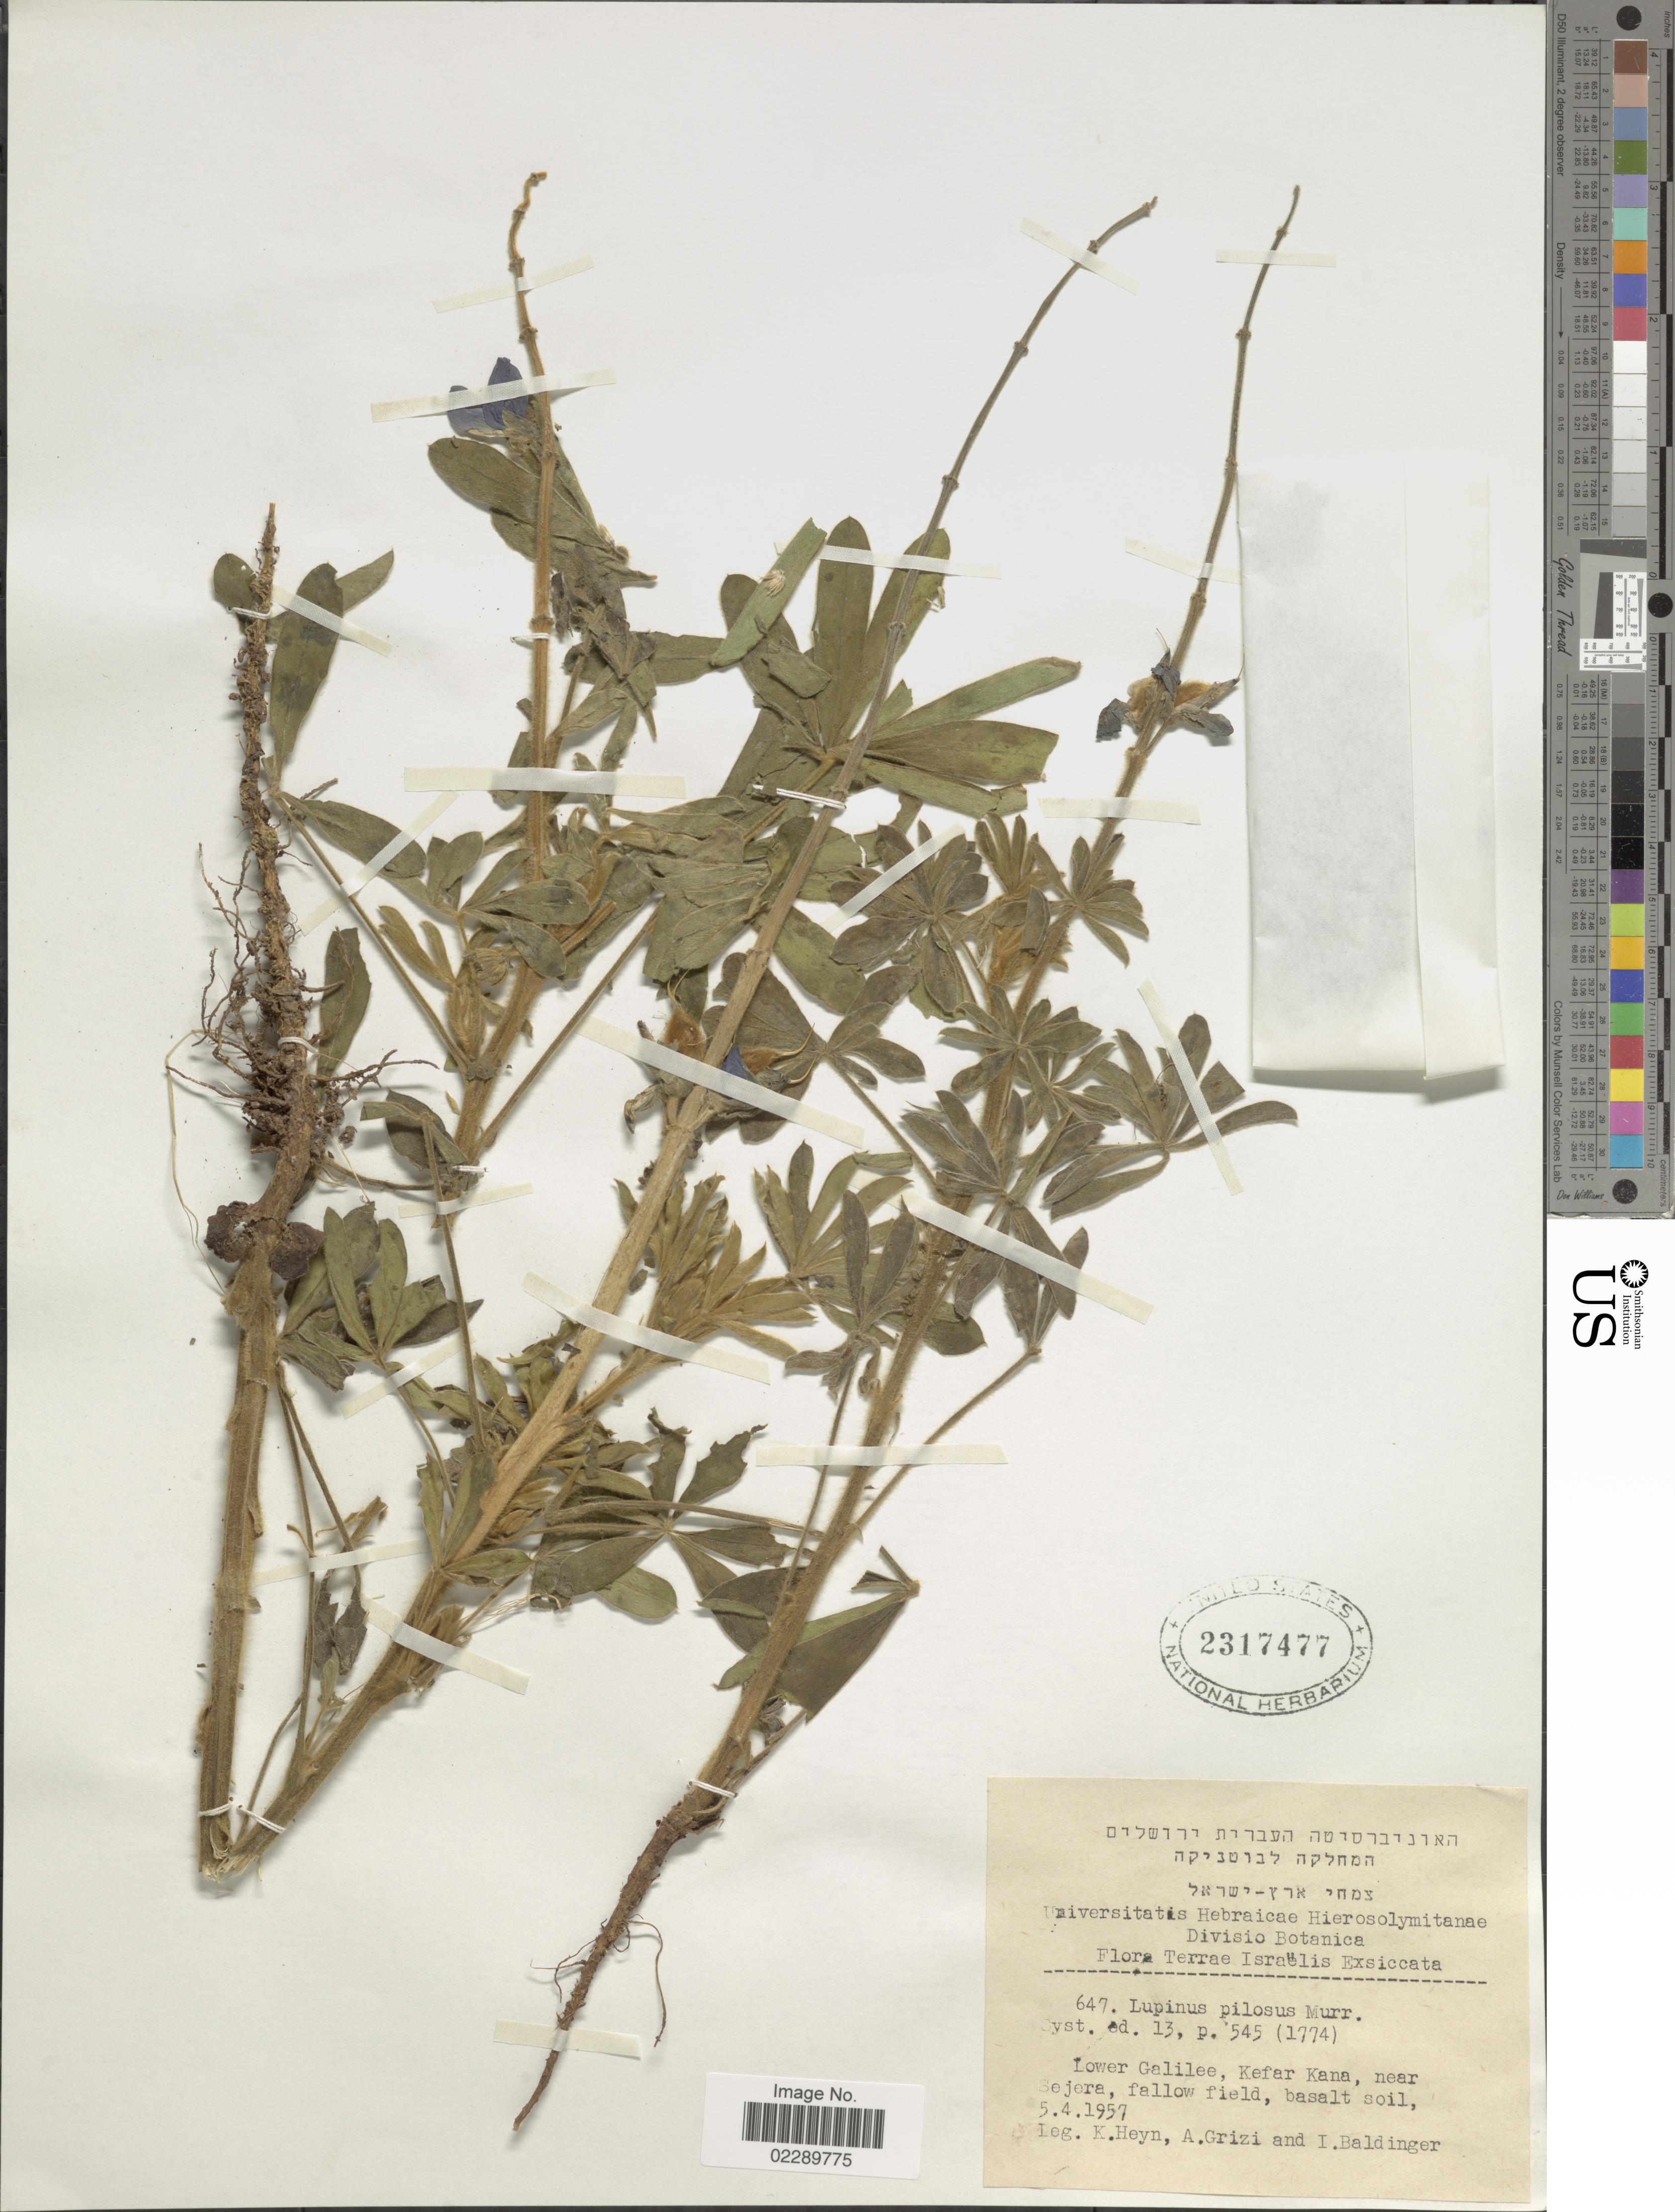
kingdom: Plantae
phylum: Tracheophyta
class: Magnoliopsida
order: Fabales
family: Fabaceae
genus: Lupinus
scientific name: Lupinus pilosus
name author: L.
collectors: K. Heyn, A. Grizi & I. Baldinger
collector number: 647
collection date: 1957-04-05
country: Israel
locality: Terrae Israëlis. Lower Galilee, Kefar Kana, near Sejera, fallow field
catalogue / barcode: US 2317477